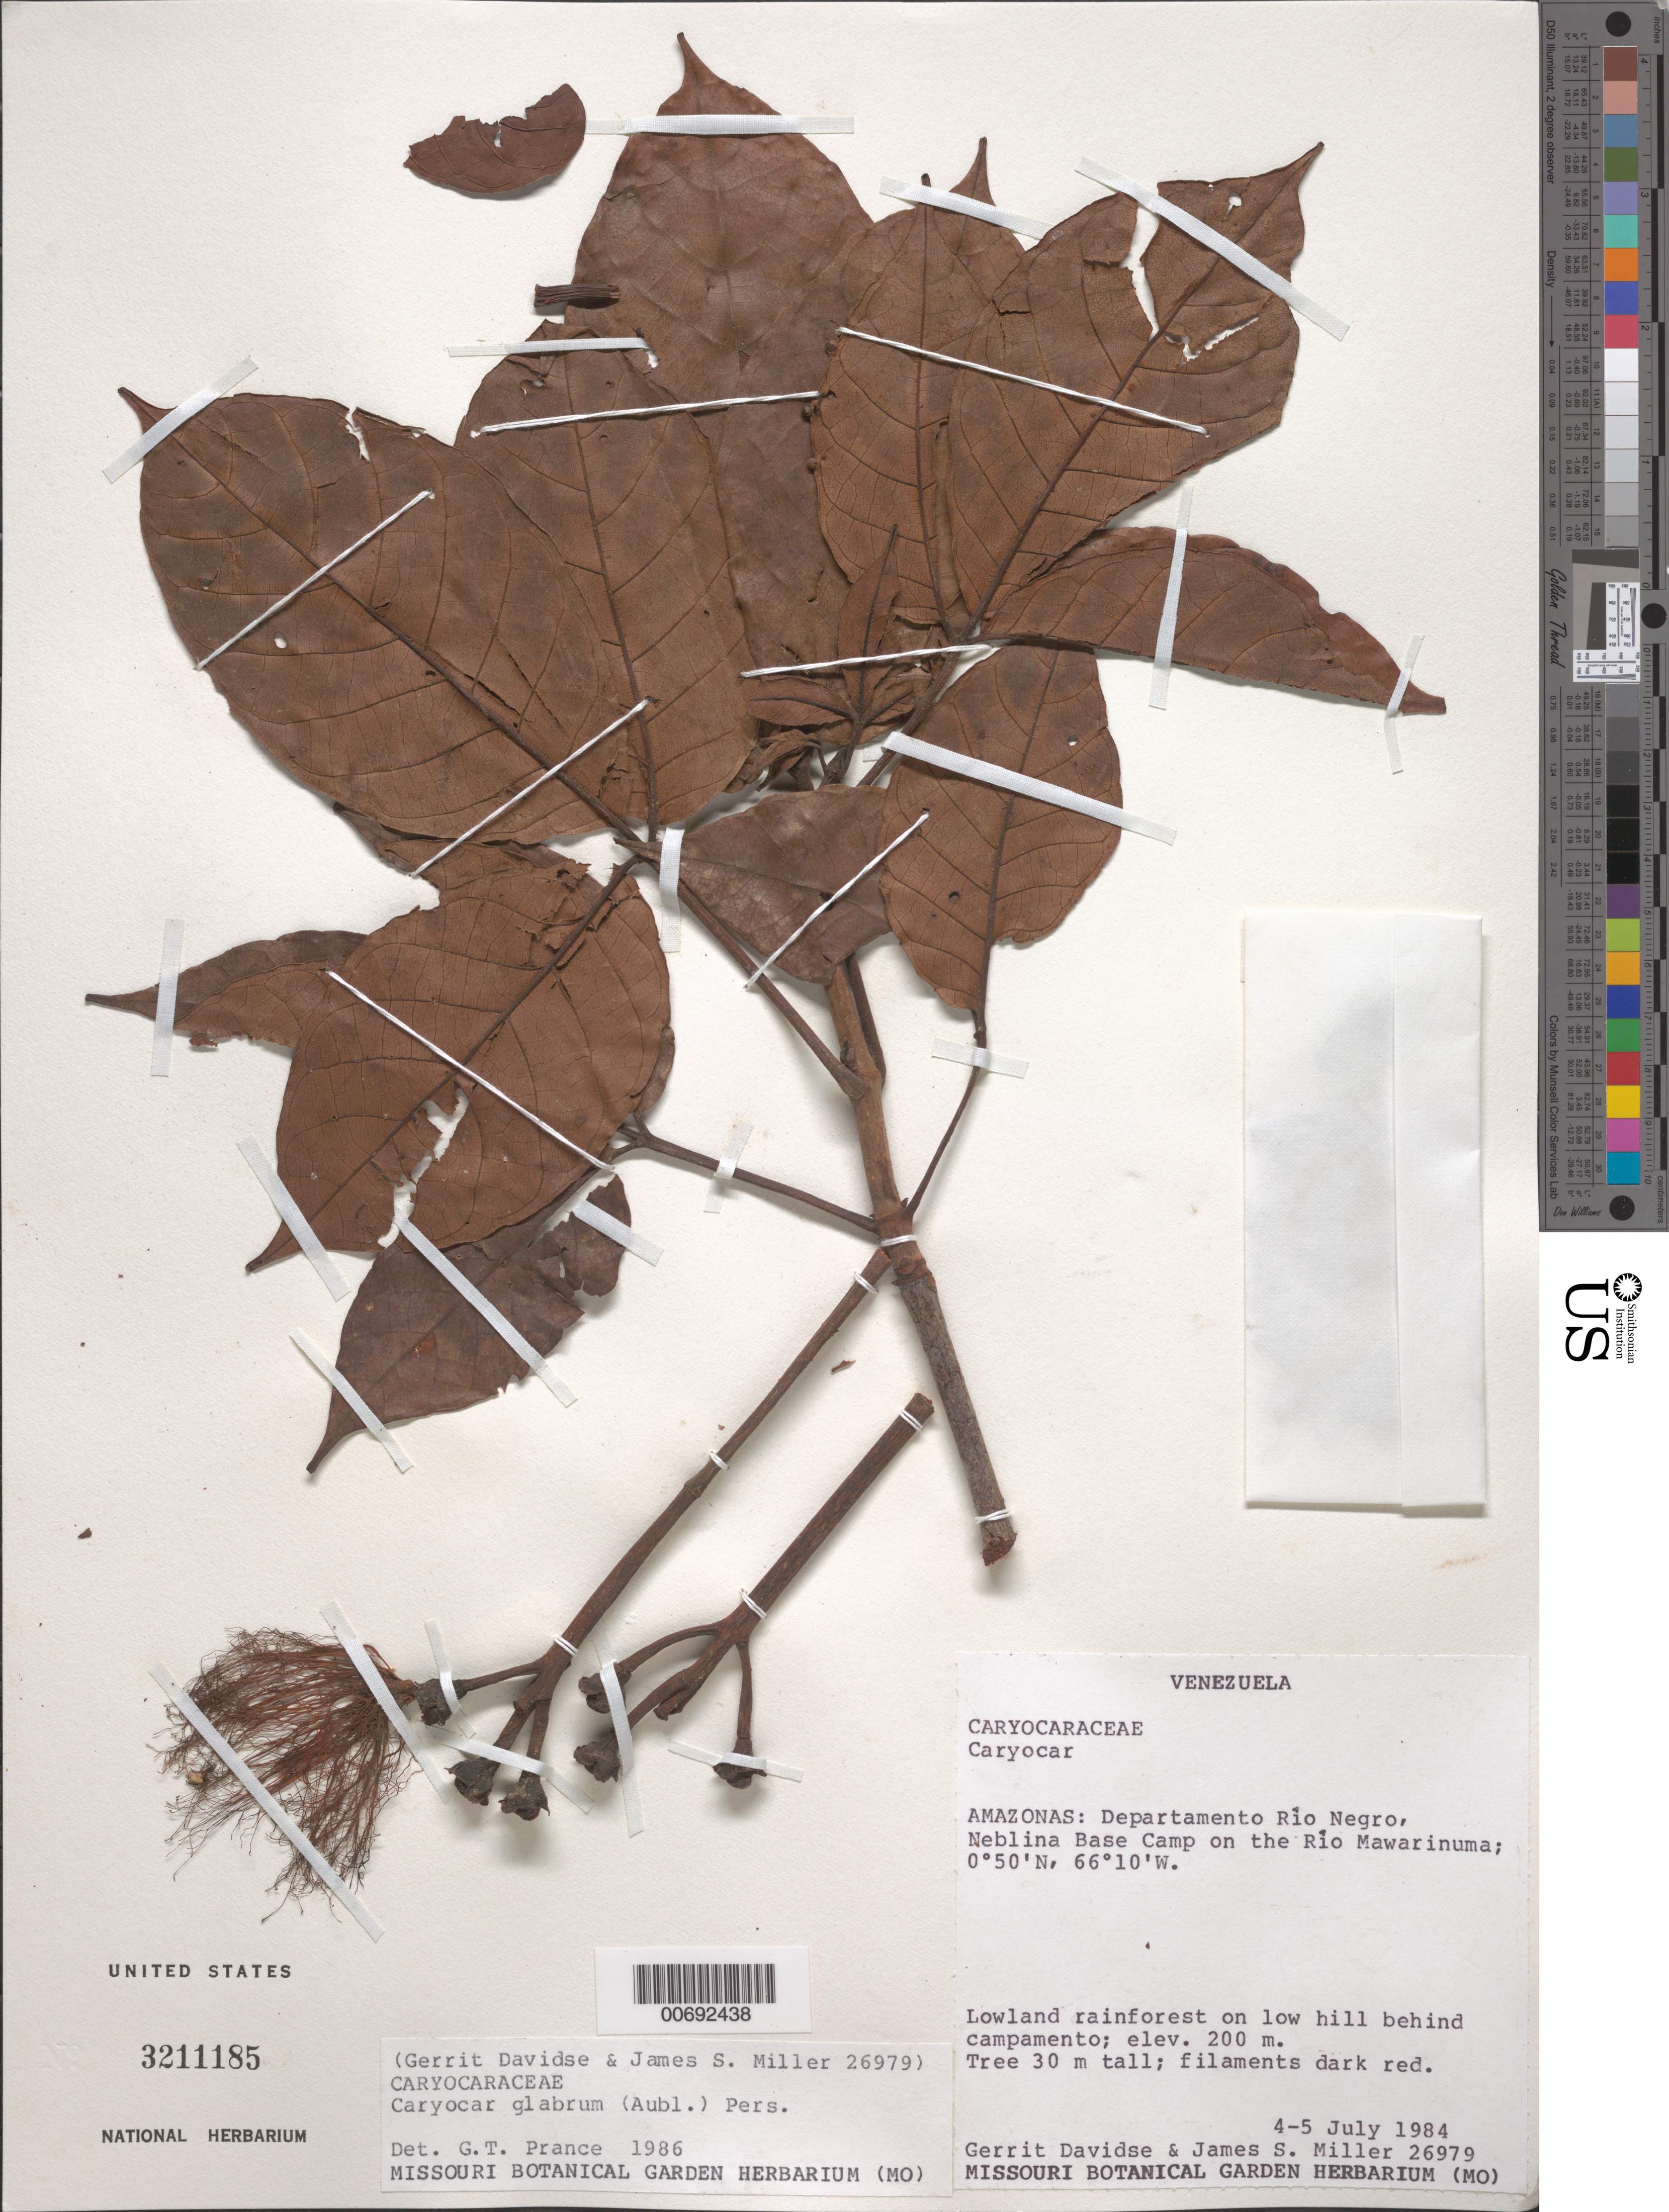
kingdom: Plantae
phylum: Tracheophyta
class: Magnoliopsida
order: Malpighiales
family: Caryocaraceae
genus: Caryocar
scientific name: Caryocar glabrum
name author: (Aubl.) Pers.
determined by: Prance, G. T.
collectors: G. Davidse & J. S. Miller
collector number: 26979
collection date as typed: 4-Jul-84 to 5-Jul-84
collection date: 1984-07-04/1984-07-05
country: Venezuela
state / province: Amazonas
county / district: Río Negro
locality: Neblina Base Camp, Río Mawarinuma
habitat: Lowland rainforest on low hill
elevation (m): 200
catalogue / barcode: US 3211185